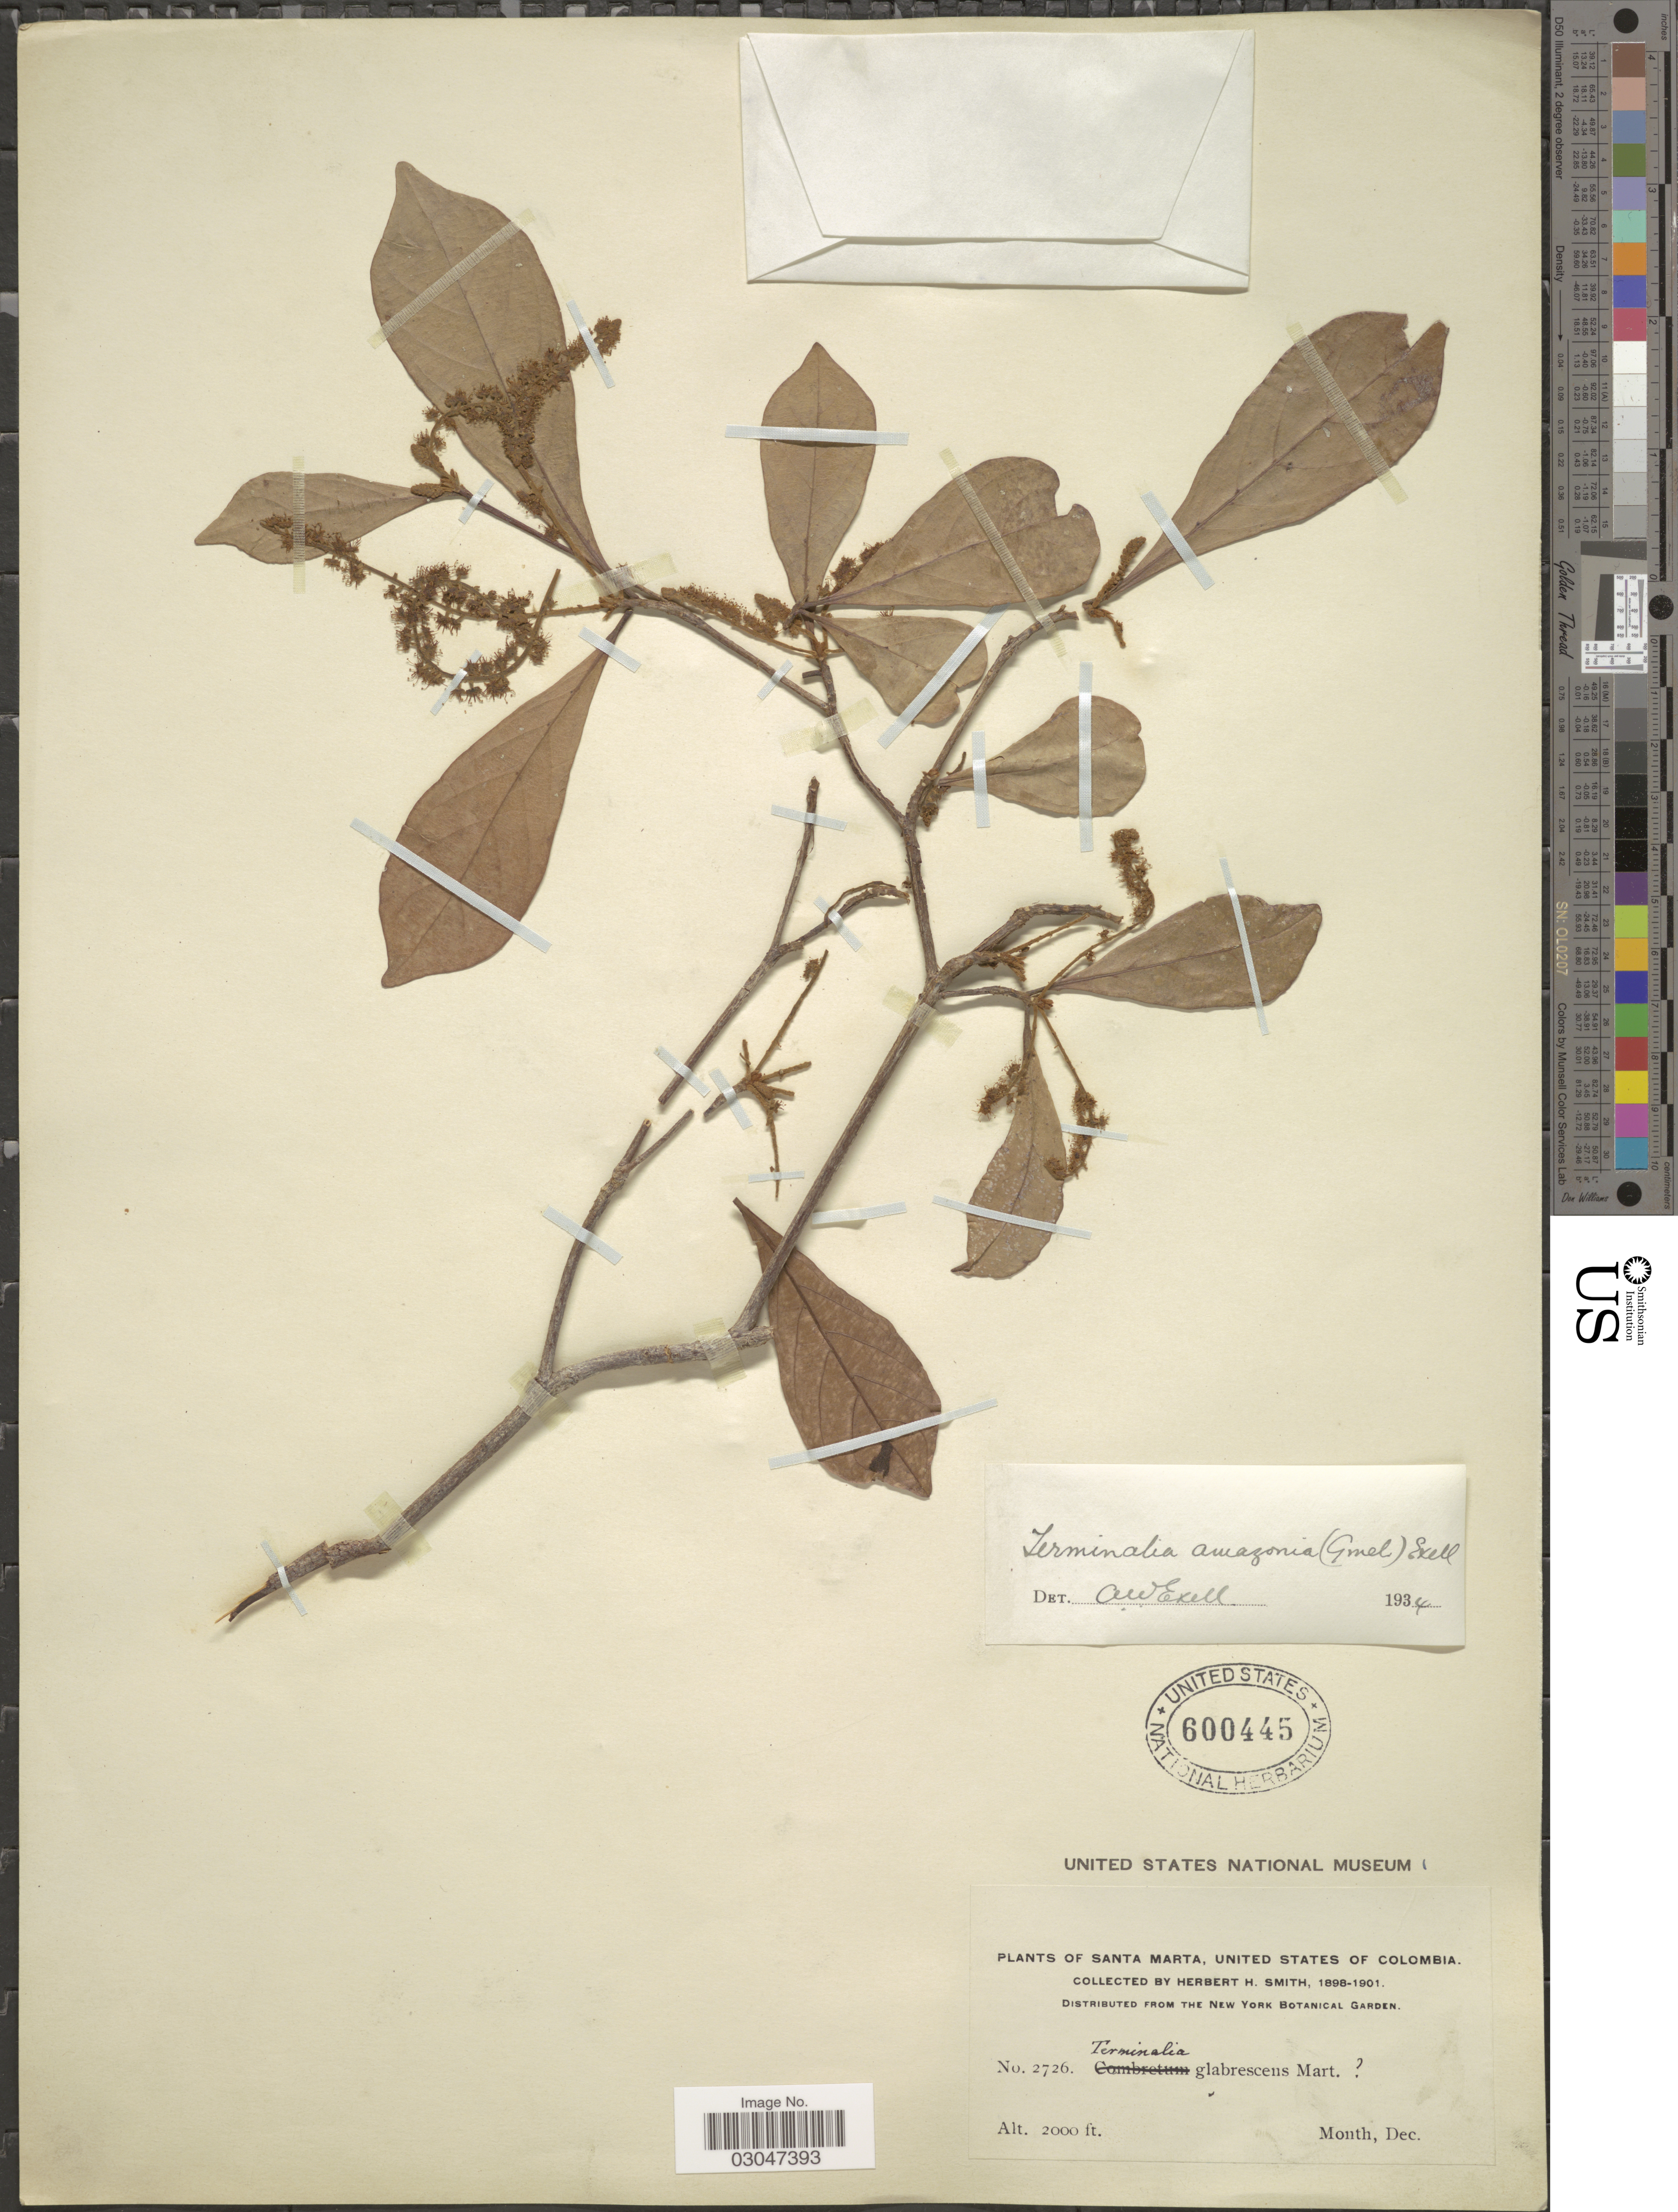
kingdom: Plantae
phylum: Tracheophyta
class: Magnoliopsida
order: Myrtales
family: Combretaceae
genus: Terminalia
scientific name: Terminalia amazonia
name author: (J.F. Gmel.) Exell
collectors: Herbert H. Smith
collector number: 2726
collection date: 1898-12/1901-12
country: Colombia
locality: Santa Marta, United States of Colombia.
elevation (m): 610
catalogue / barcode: US 600445